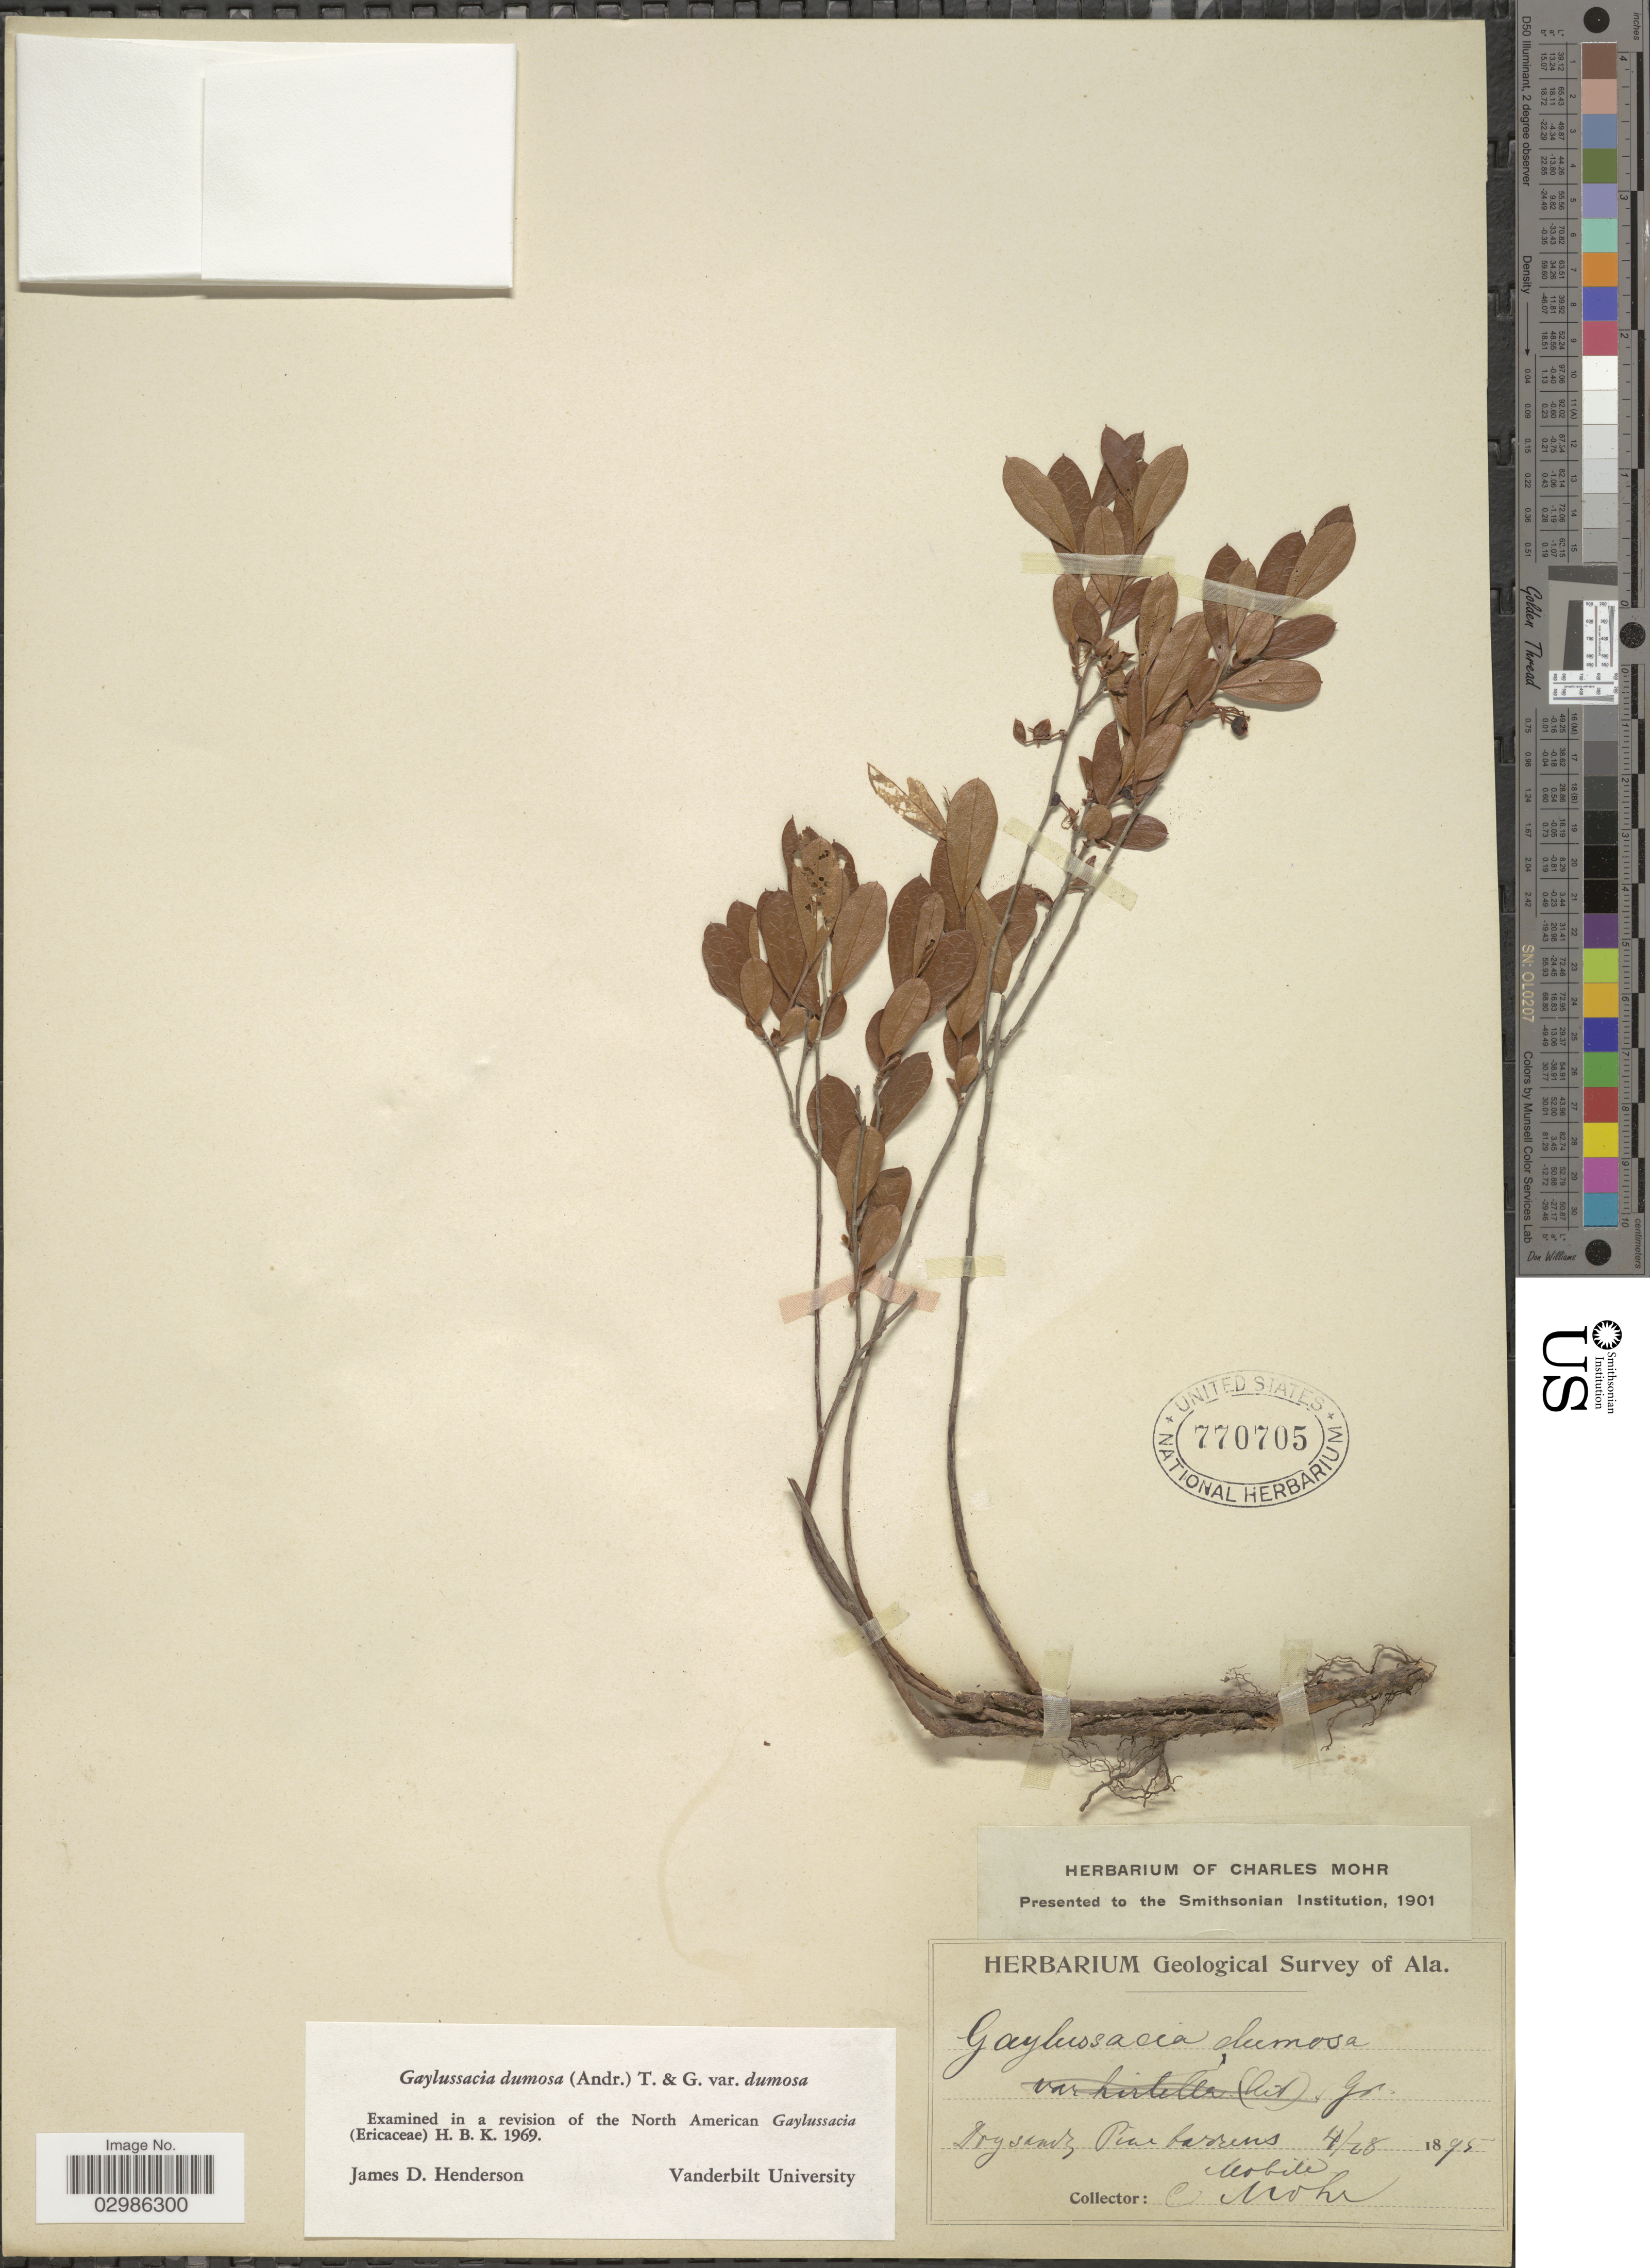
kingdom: Plantae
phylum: Tracheophyta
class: Magnoliopsida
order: Ericales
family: Ericaceae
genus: Gaylussacia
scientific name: Gaylussacia dumosa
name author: (Andrews) Torr. & A. Gray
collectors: Mohr, C. T. (herbarium)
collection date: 1895-04-28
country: United States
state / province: Alabama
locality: Mobile.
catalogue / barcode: US 770705